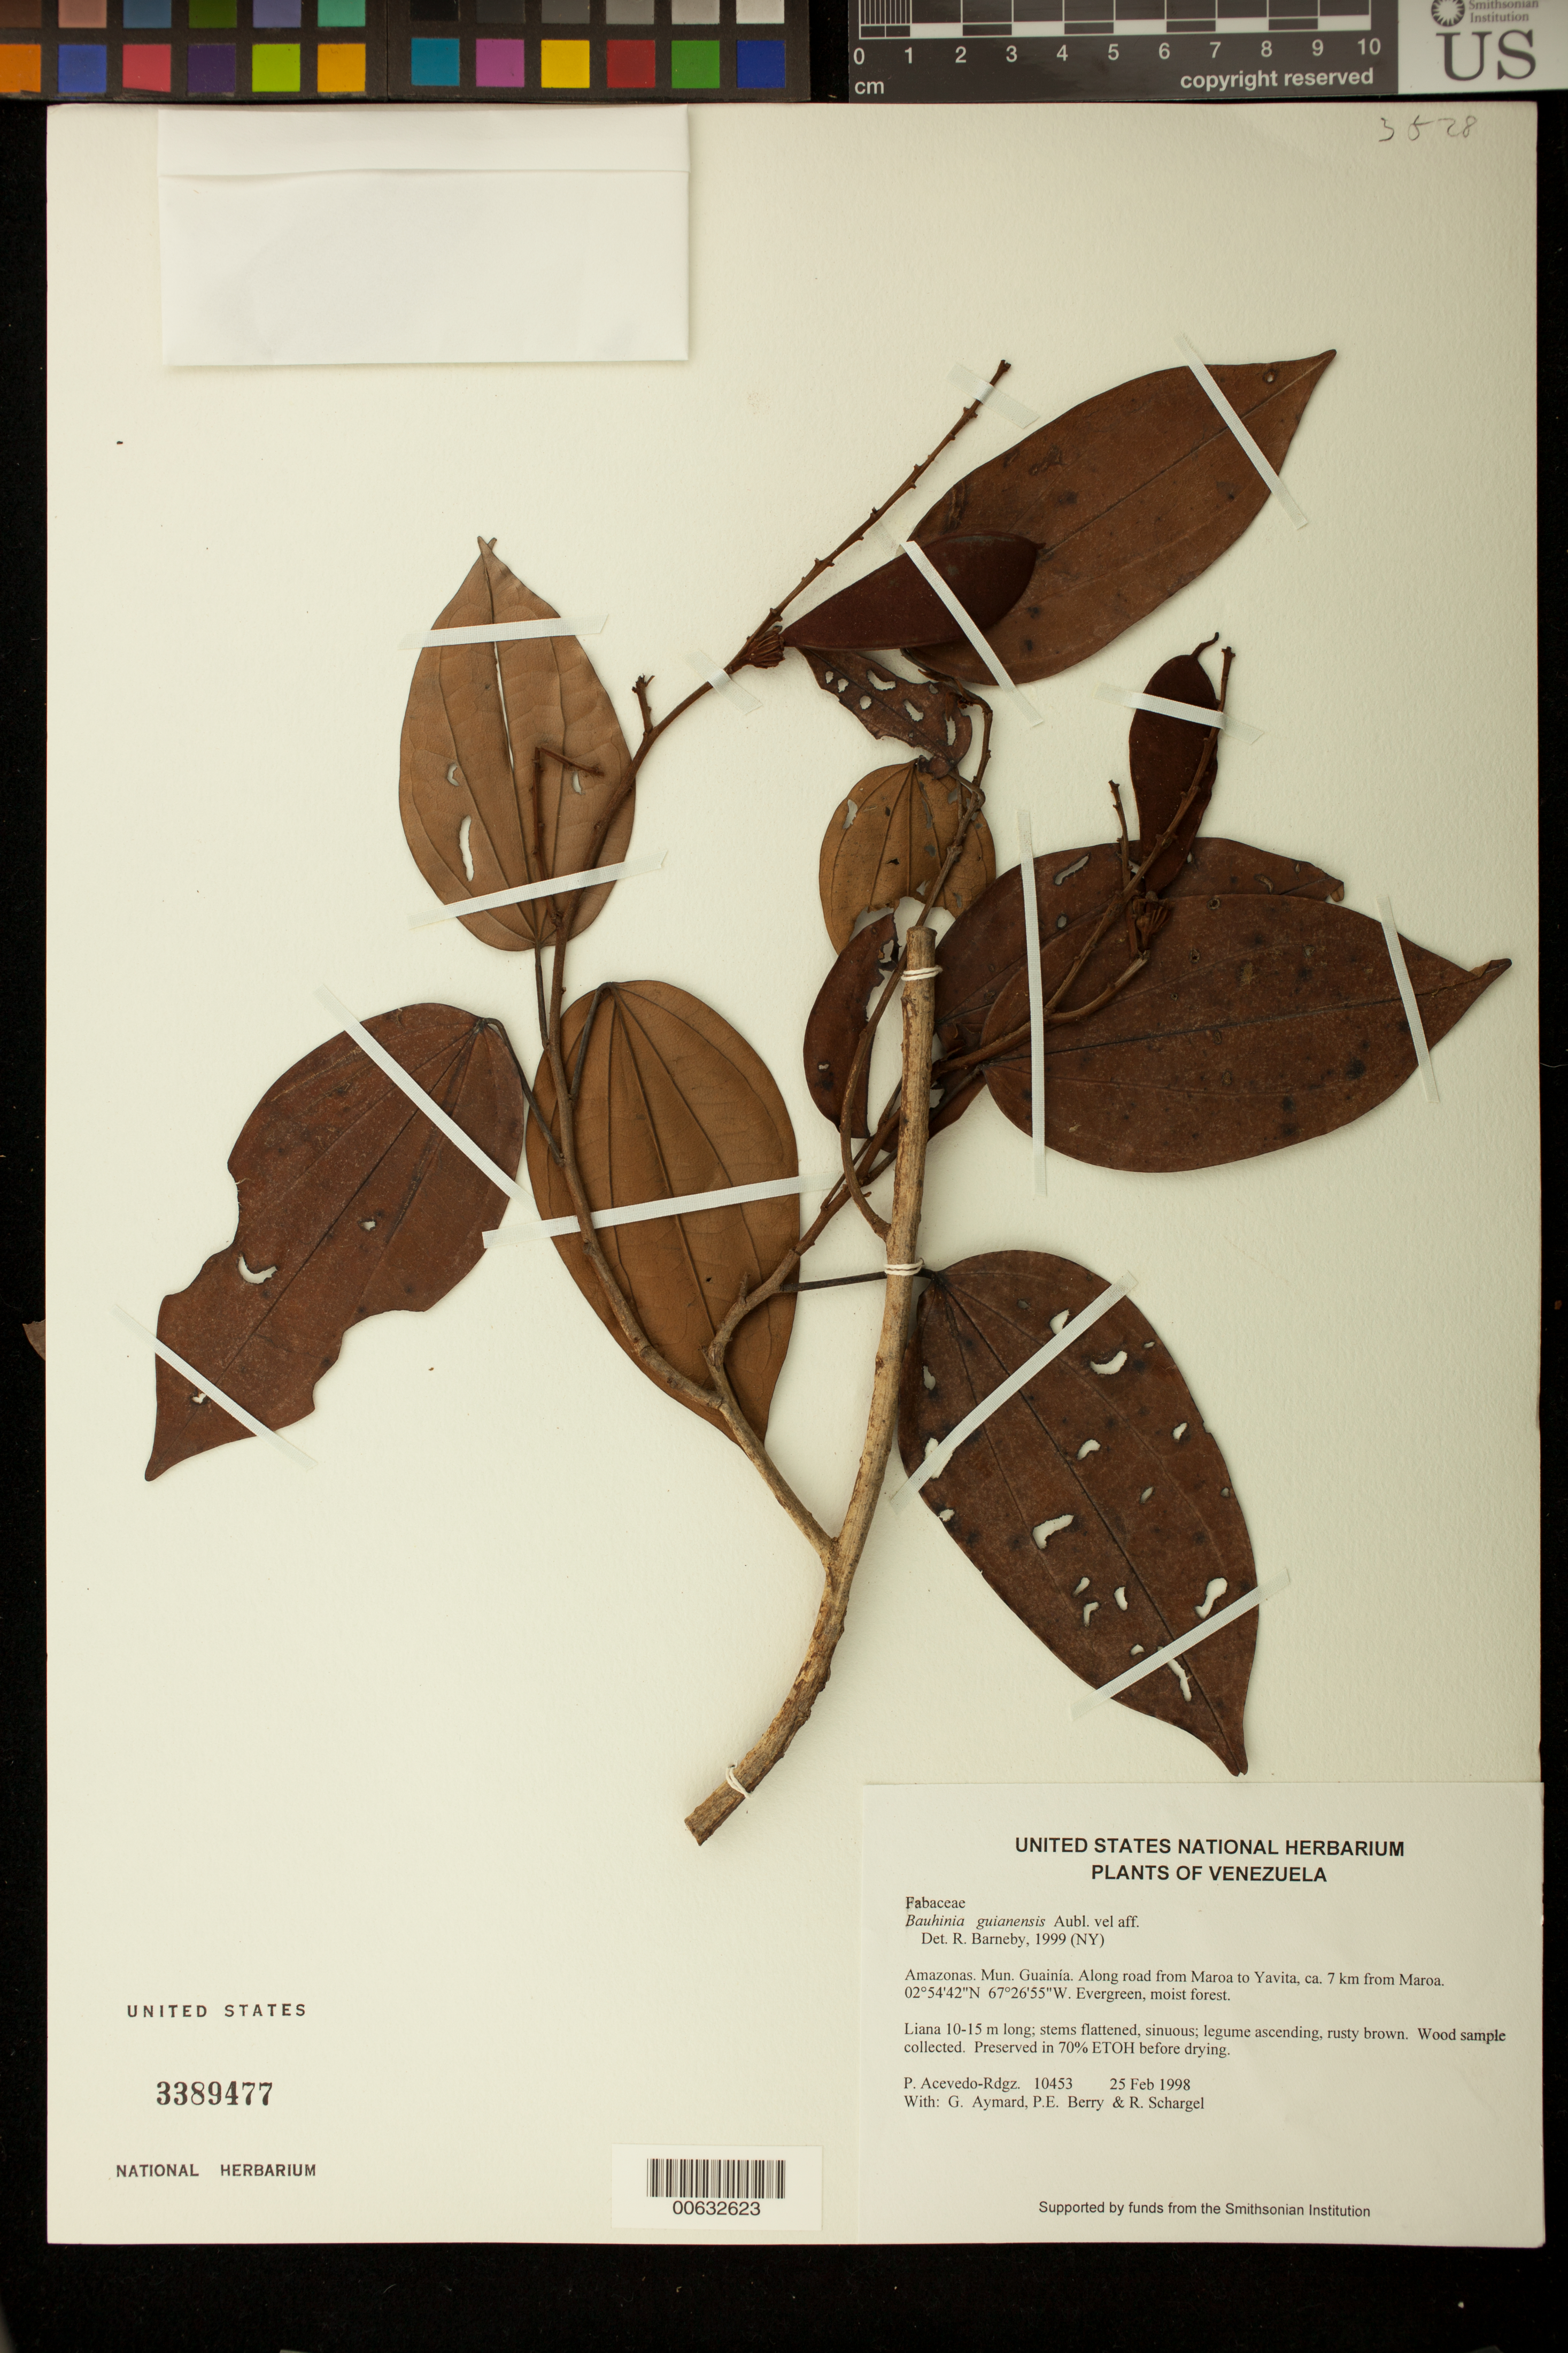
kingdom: Plantae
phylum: Tracheophyta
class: Magnoliopsida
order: Fabales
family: Fabaceae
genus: Schnella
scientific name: Schnella guianensis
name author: (Aubl.) Wunderlin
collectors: P. Acevedo-Rodr., G. A. Aymard, P. E. Berry & R. Schargel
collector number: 10453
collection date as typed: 25 Feb 1998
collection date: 1998-02-25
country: Venezuela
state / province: Amazonas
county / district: Maroa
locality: Along road from Maroa to Yavita, ca. 7 km from Maroa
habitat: Evergreen, moist forest.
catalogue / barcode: US 3389477